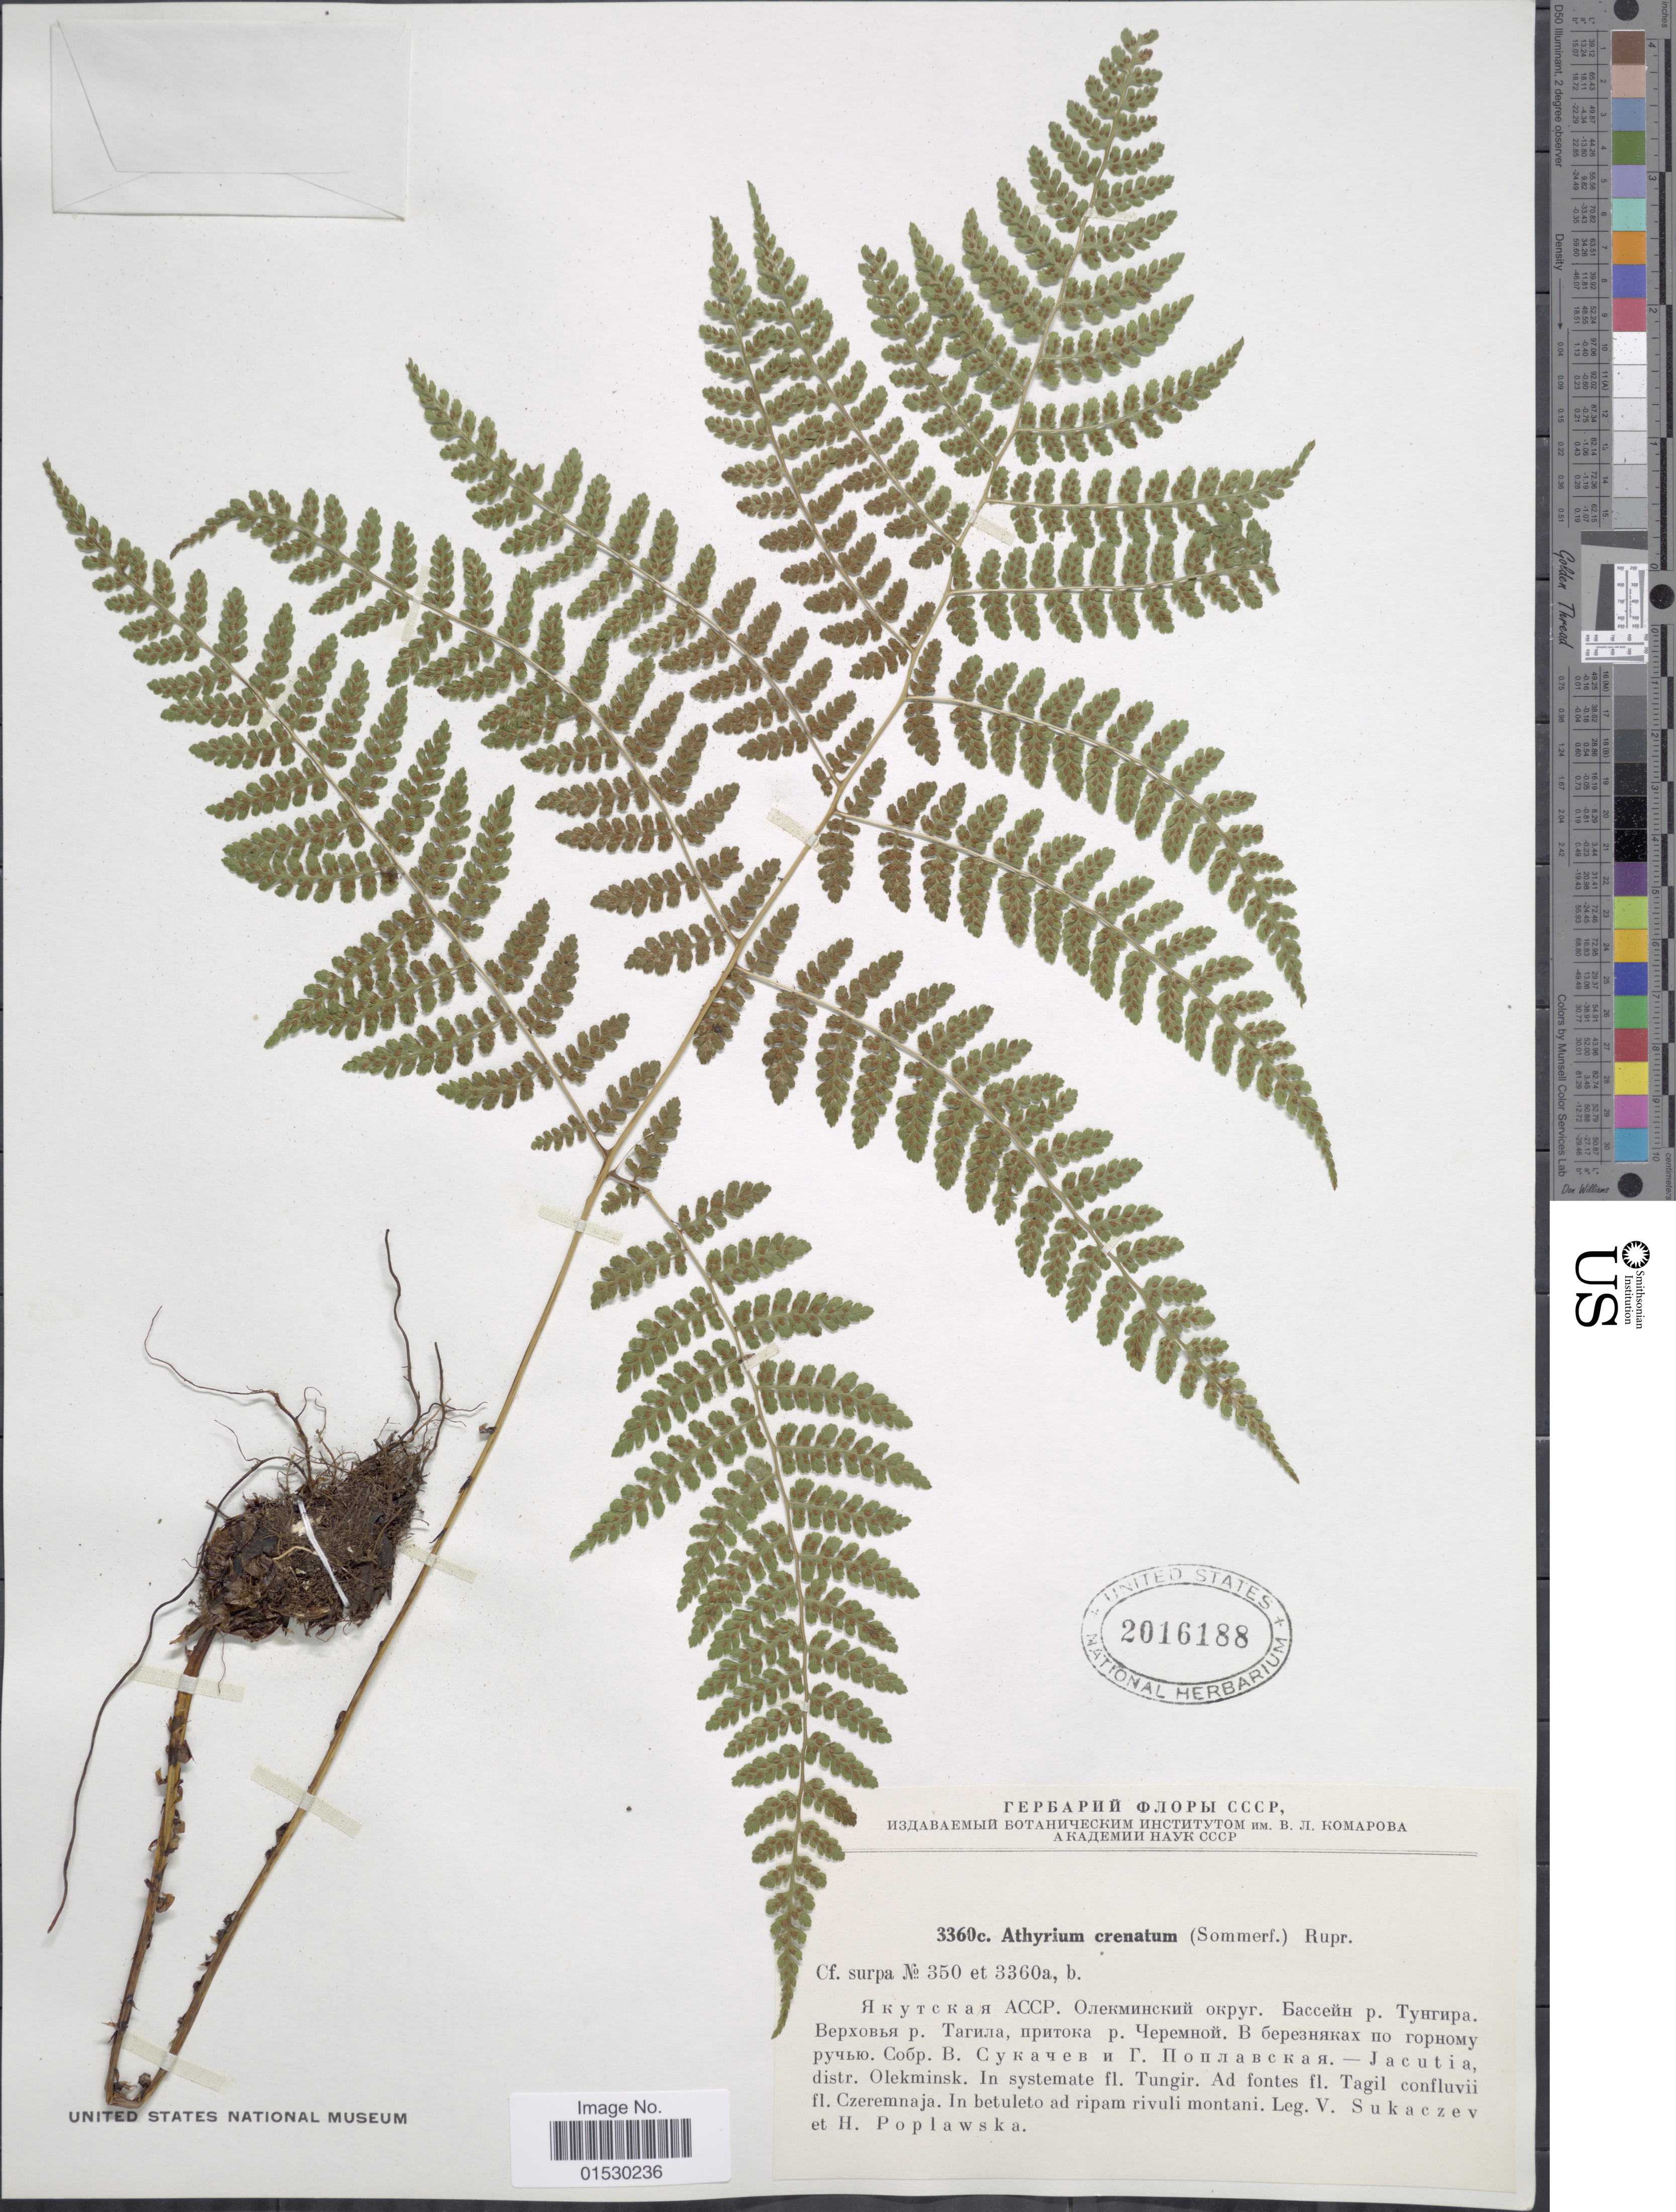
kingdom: Plantae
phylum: Tracheophyta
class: Polypodiopsida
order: Polypodiales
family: Athyriaceae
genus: Athyrium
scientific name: Athyrium distentifolilum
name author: Tausch ex Opiz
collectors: V. Sukaczev & H. Poplawska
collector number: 350/3360a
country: Russian Federation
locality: Distr. Olekminsk. In systemate fl. Tungir. Ad fontes fl. Tagil confluvii fl. Czermnaja. In betuleto ad ripam rivuli montani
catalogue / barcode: US 2016188